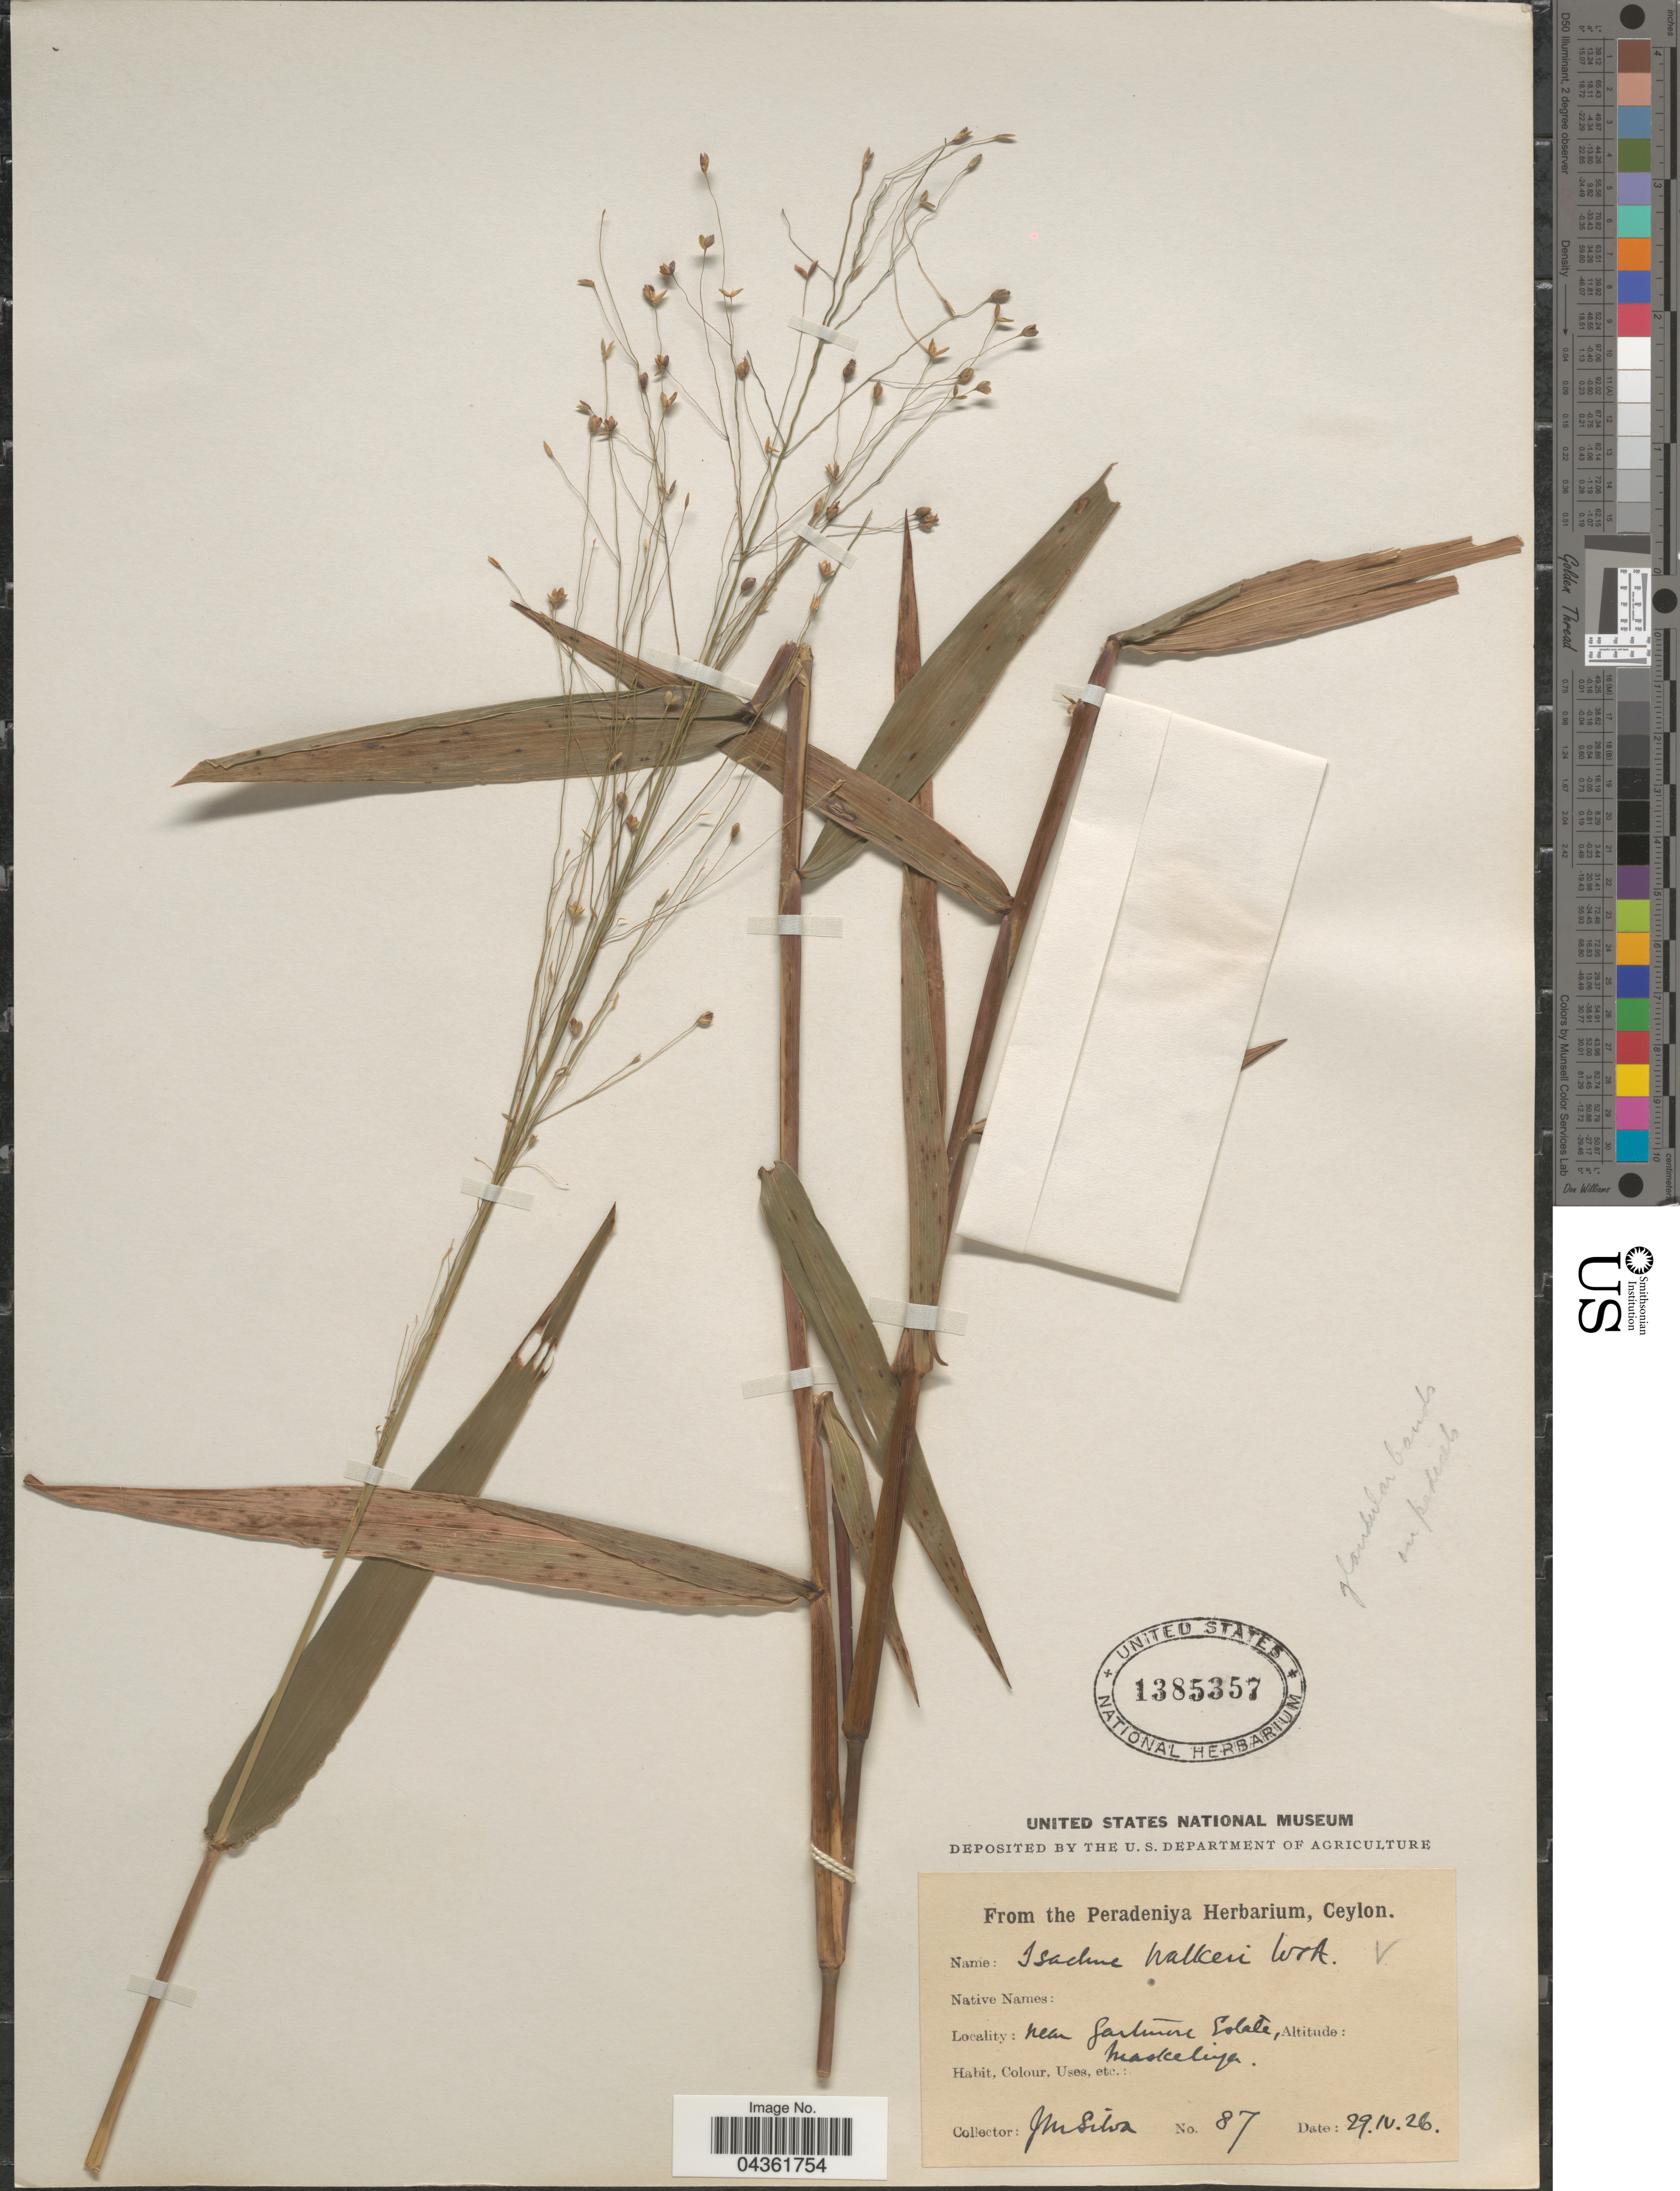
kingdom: Plantae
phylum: Tracheophyta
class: Liliopsida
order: Poales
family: Poaceae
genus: Isachne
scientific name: Isachne walkeri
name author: (Arn. ex Steud.) Wight & Arn. ex Hook. f.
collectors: J. M. Silva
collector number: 87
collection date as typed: Transcribed d/m/y: 29/4/26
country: Sri Lanka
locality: Near Gartmore Estate. Maskeliya.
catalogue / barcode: US 1385357